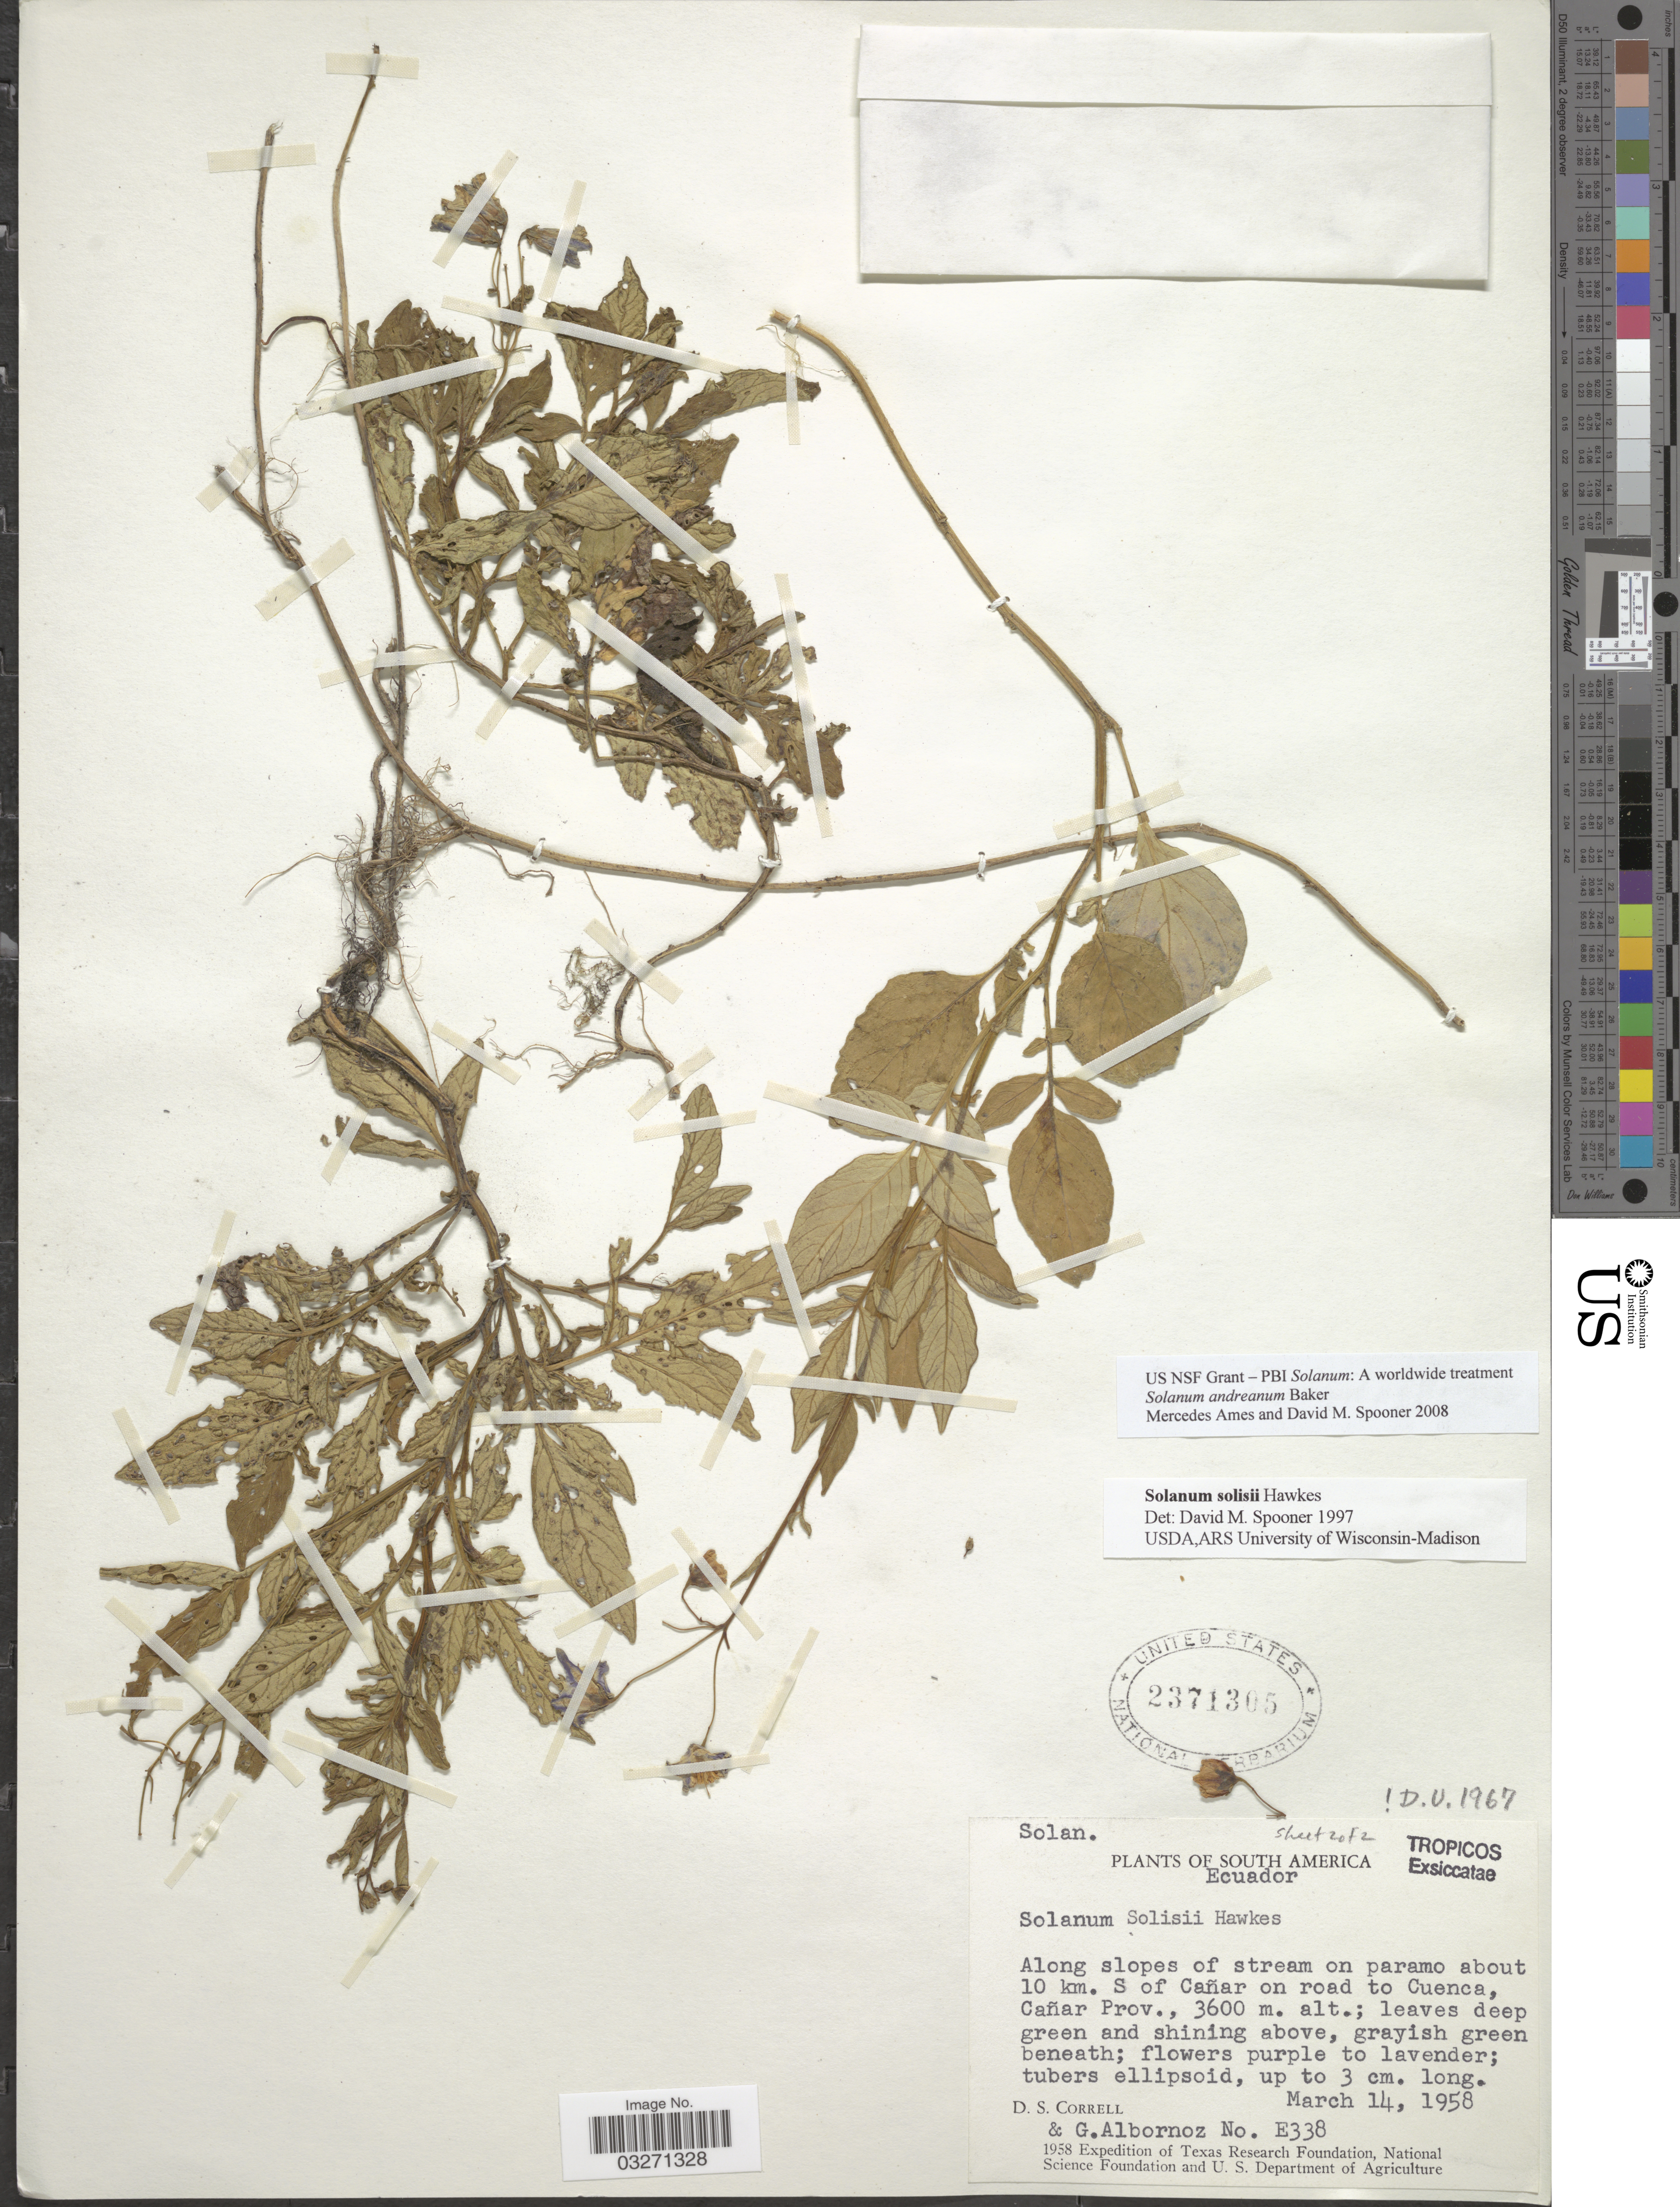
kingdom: Plantae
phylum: Tracheophyta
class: Magnoliopsida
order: Solanales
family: Solanaceae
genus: Solanum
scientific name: Solanum andreanum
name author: Baker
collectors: D. S. Correll & G. Albornoz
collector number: E338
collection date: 1958-03-14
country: Ecuador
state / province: Cañar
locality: Along slopes of stream on paramo about 10 km. S of Cañar on road to Cuenca.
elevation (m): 3600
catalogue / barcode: US 2371305